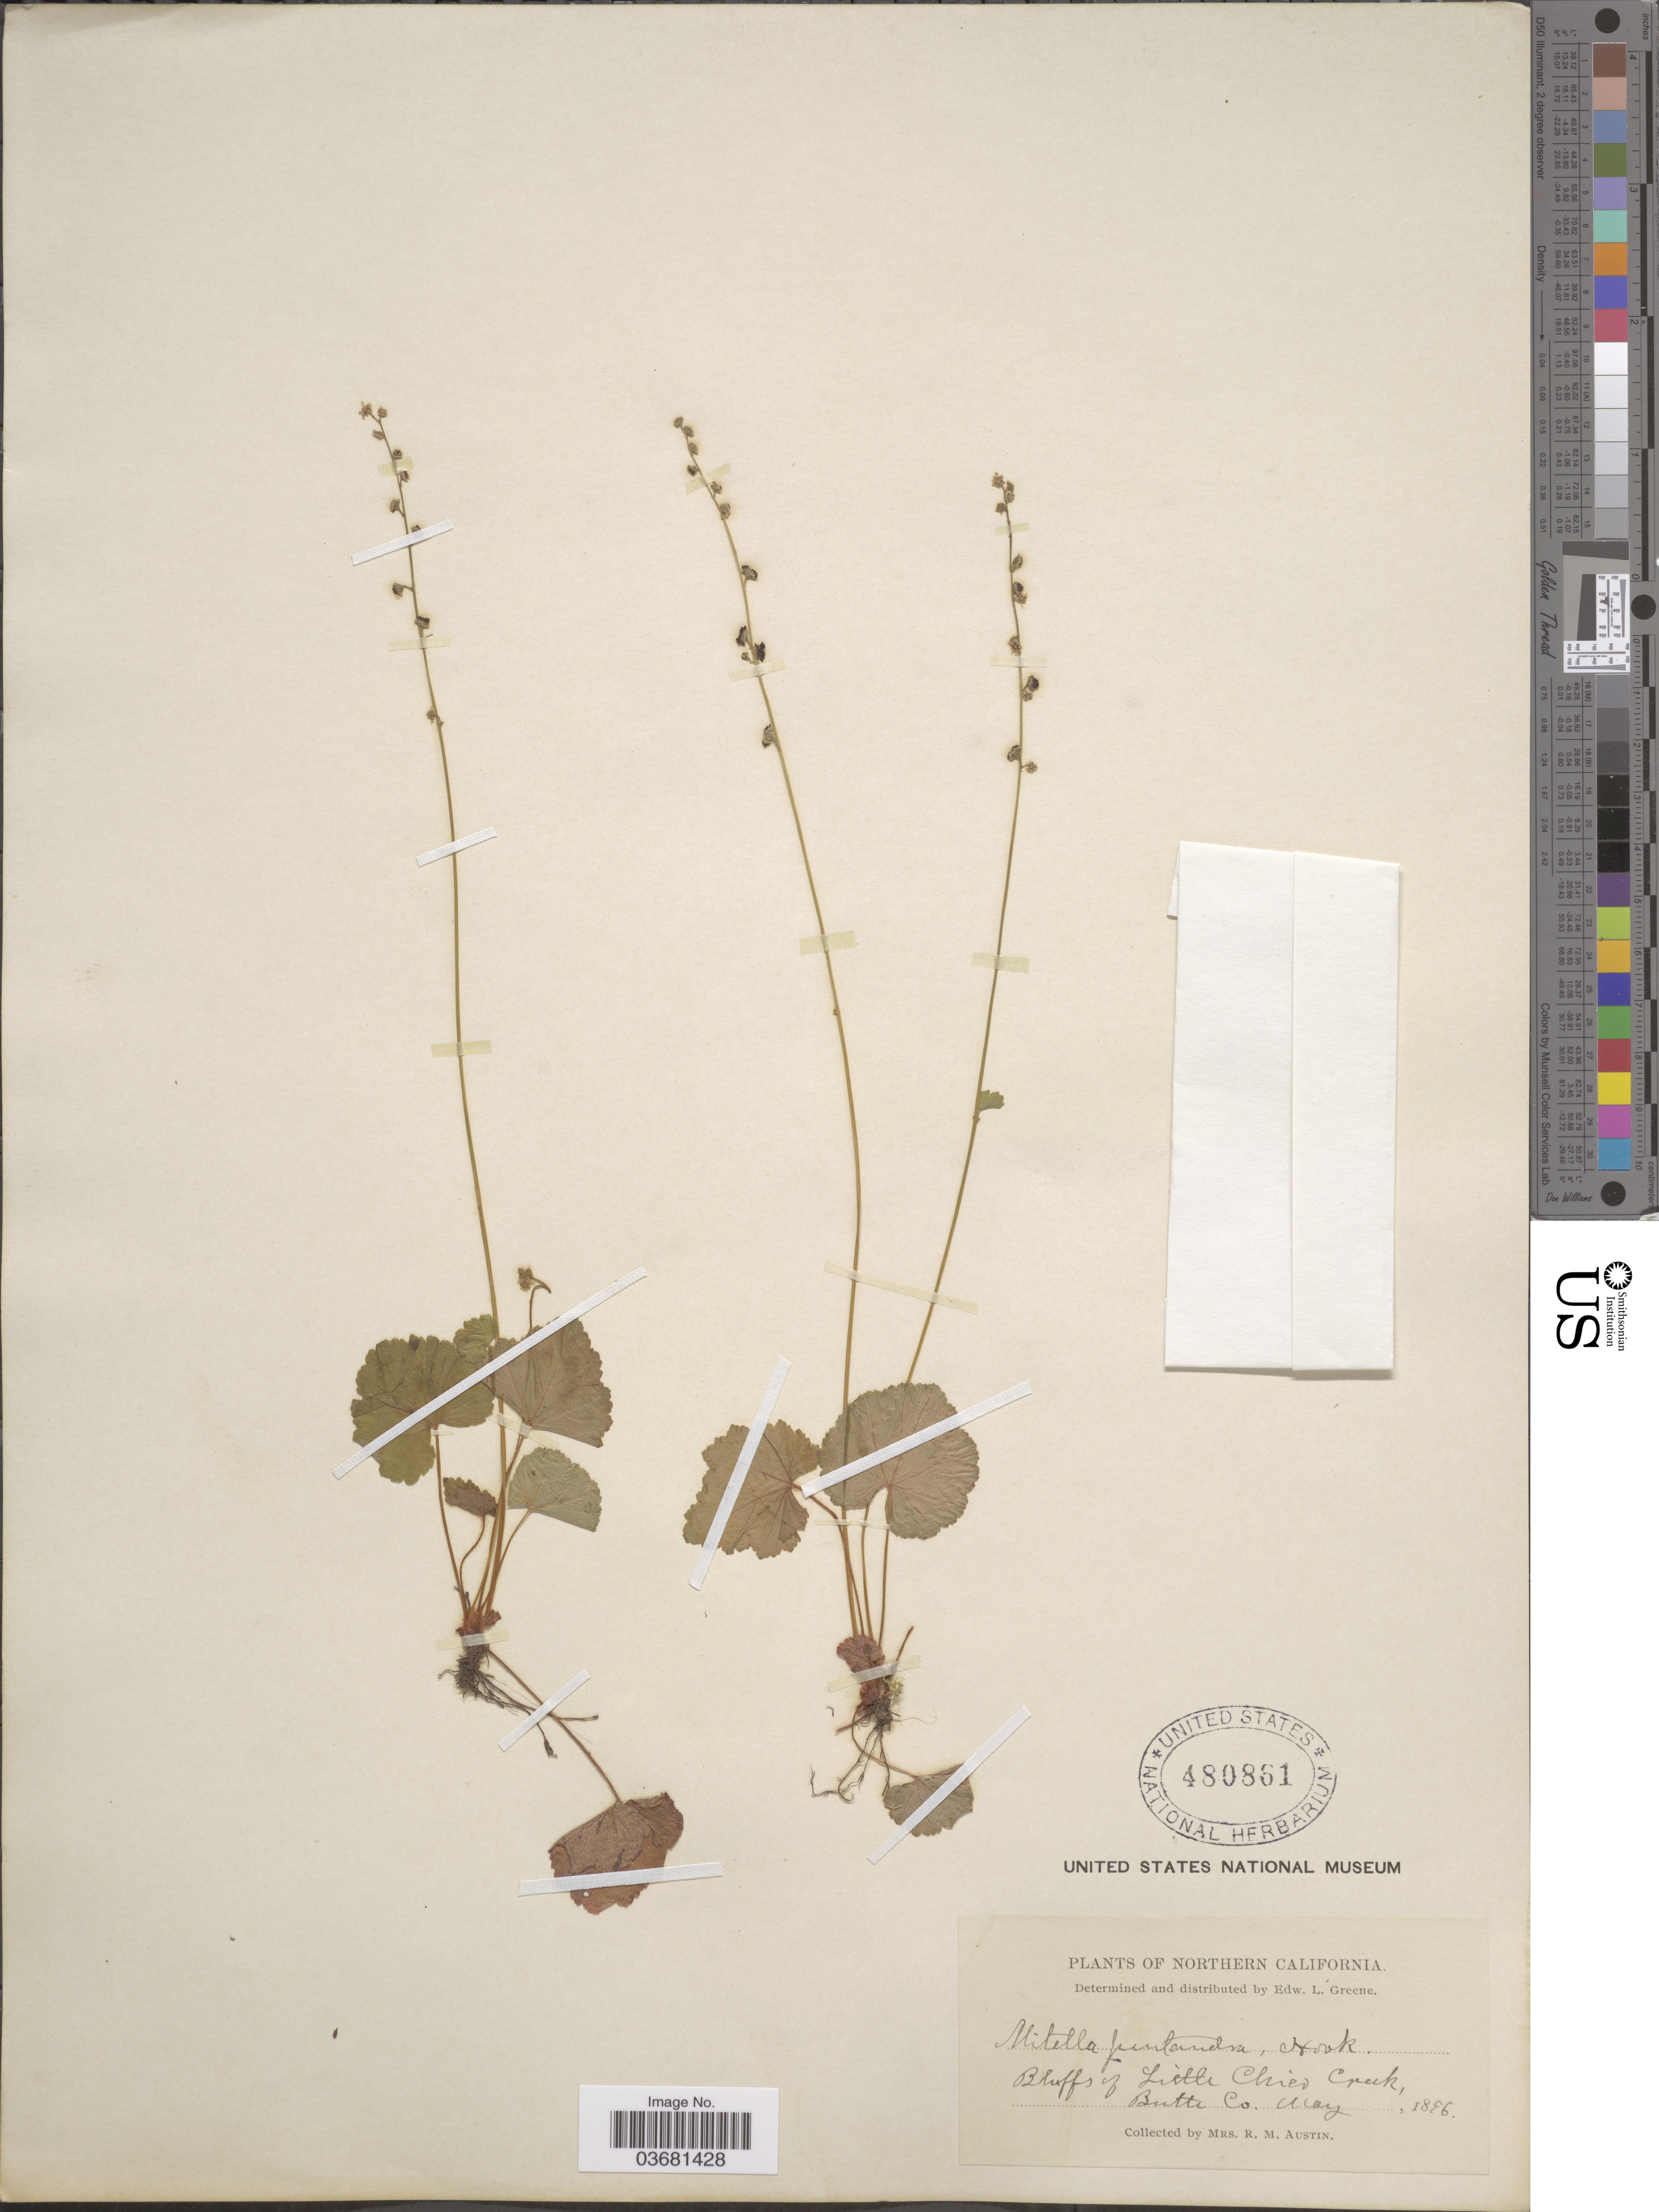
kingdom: Plantae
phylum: Tracheophyta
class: Magnoliopsida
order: Saxifragales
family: Saxifragaceae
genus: Mitella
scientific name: Mitella pentandra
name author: Hook.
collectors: R. Austin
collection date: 1896-05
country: United States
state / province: California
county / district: Butte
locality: Northern California. Bluffs of Little Chico Creek, Butte Co.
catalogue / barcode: US 480861